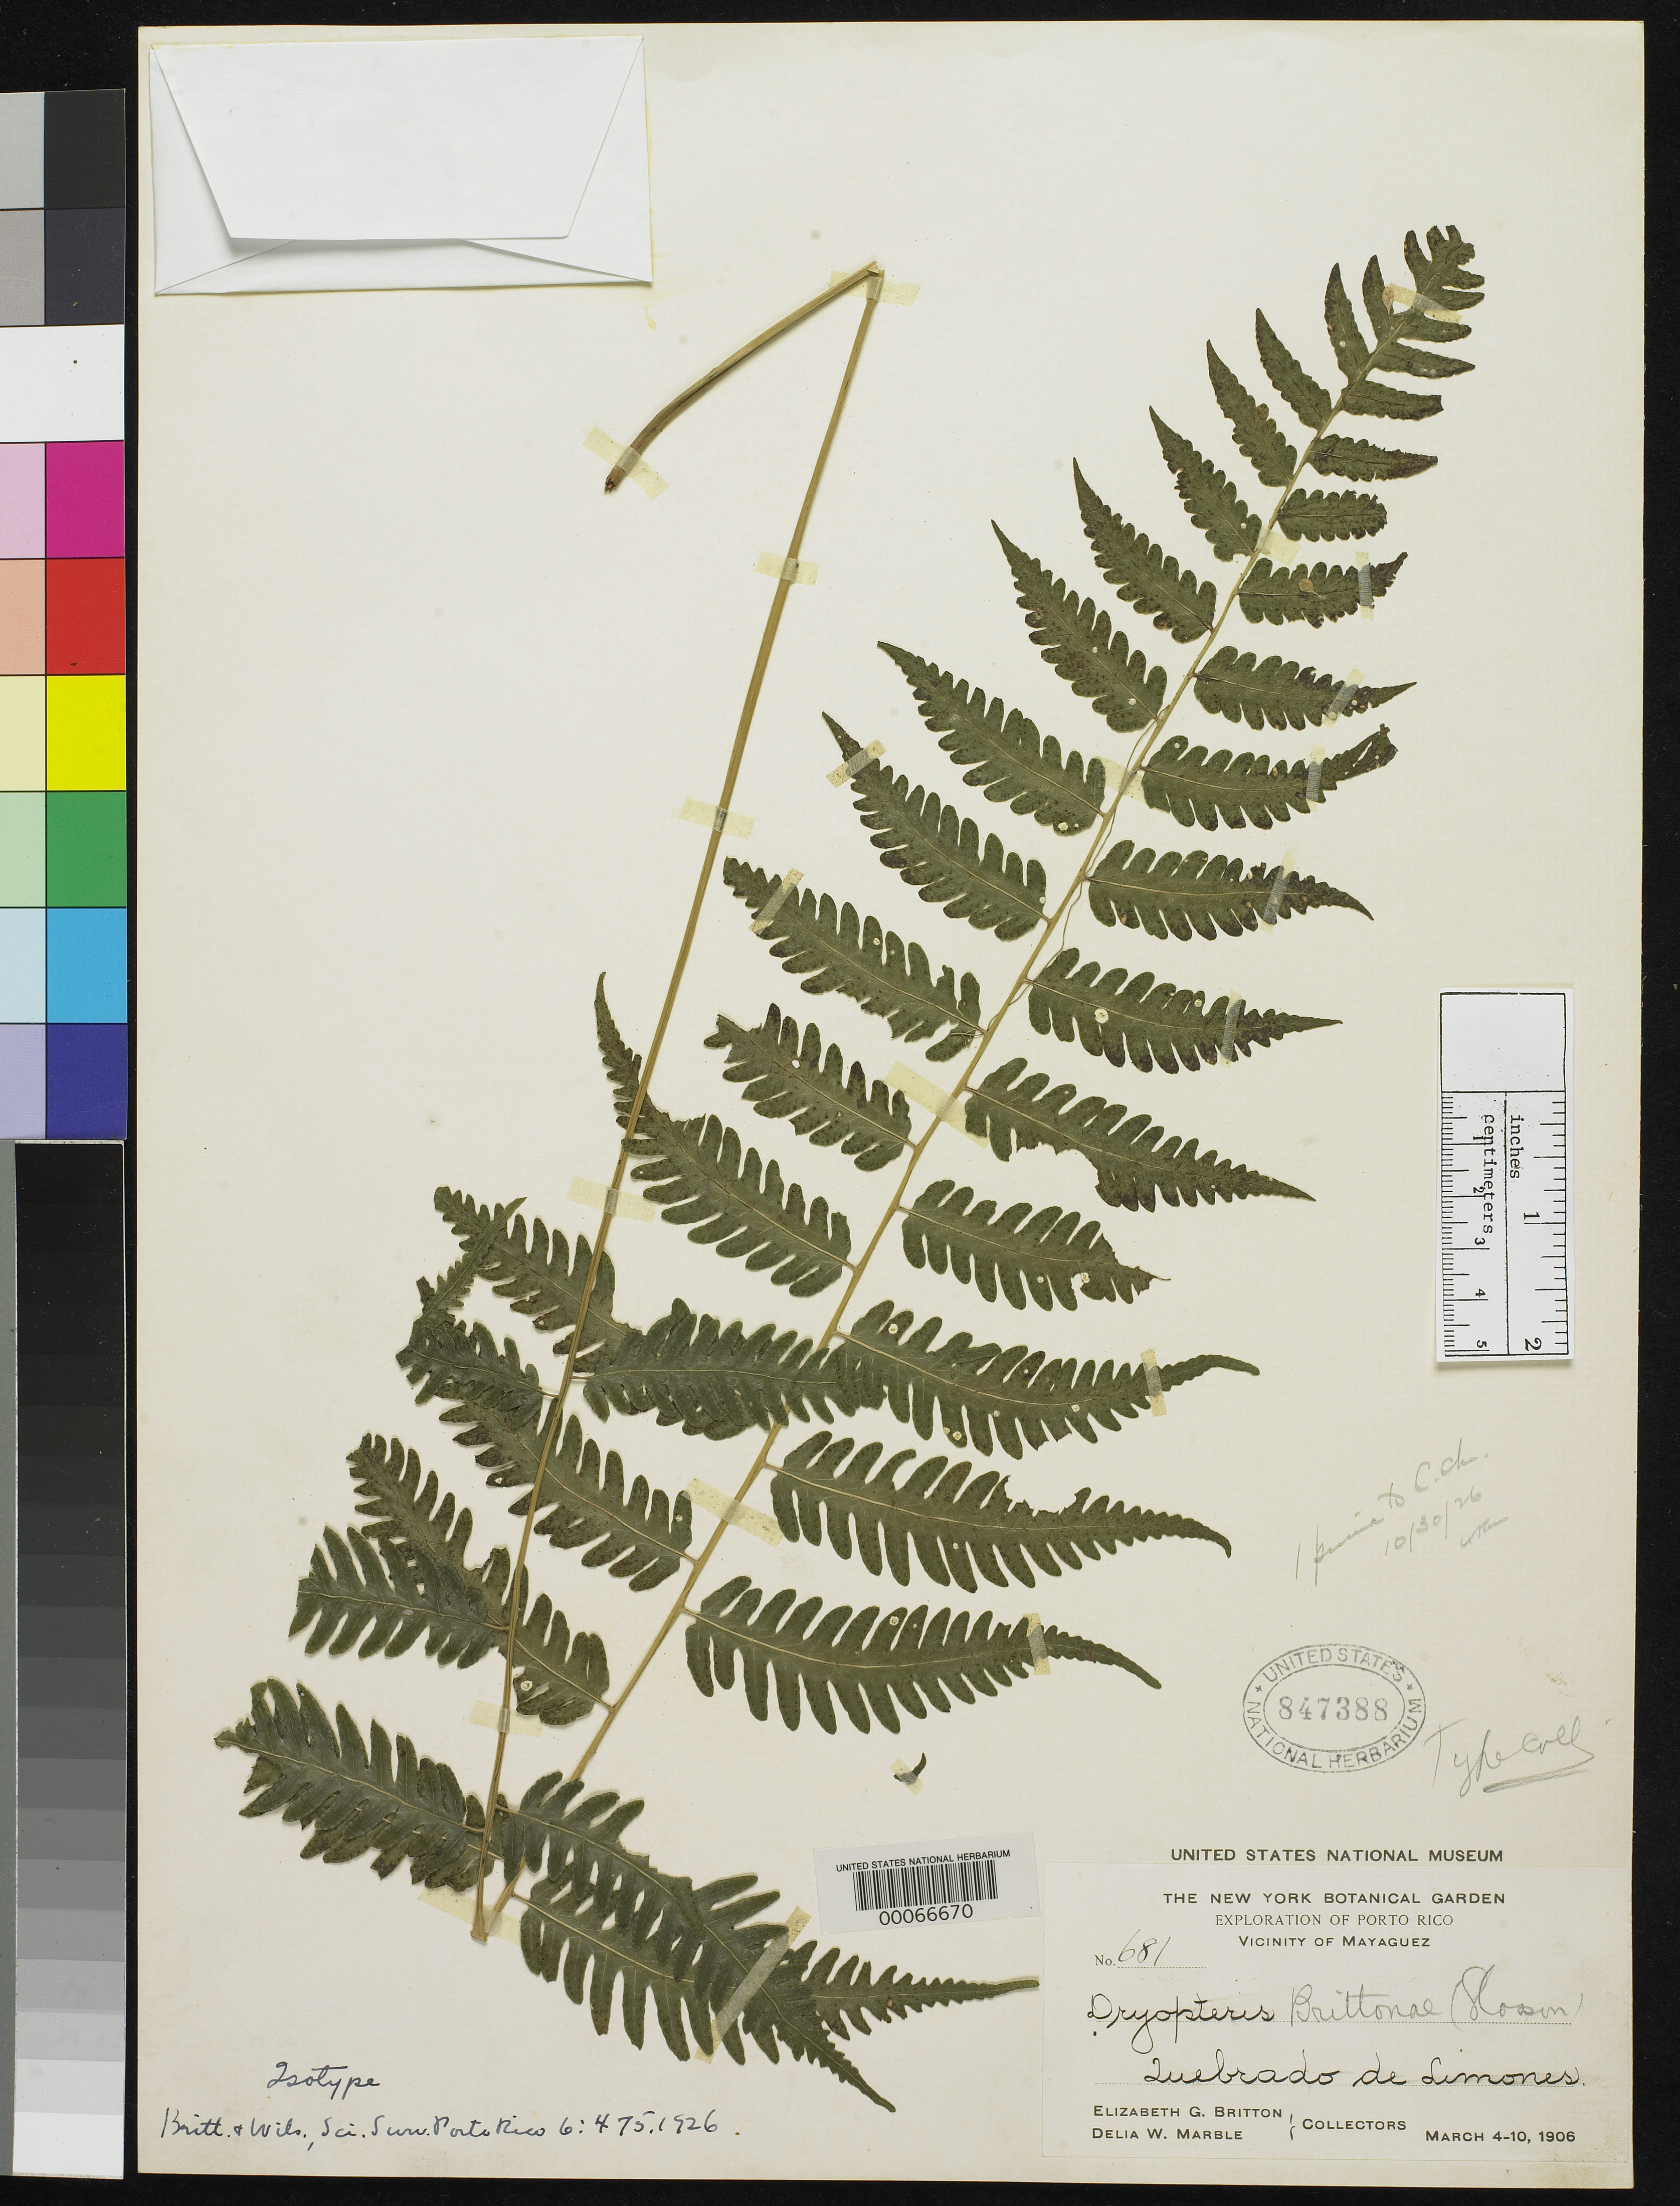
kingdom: Plantae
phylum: Tracheophyta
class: Polypodiopsida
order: Polypodiales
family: Dryopteridaceae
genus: Dryopteris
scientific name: Dryopteris brittonae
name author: Sloss. ex Maxon in Britton & P. Wilson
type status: Type Collection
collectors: E. G. Britton & D. W. Marble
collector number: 681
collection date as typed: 04 Mar 1906 to 10 Mar 1906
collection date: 1906-03-04/1906-03-10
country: Puerto Rico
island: Greater Antilles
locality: Vicinity of Mayaquez.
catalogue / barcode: US 847388